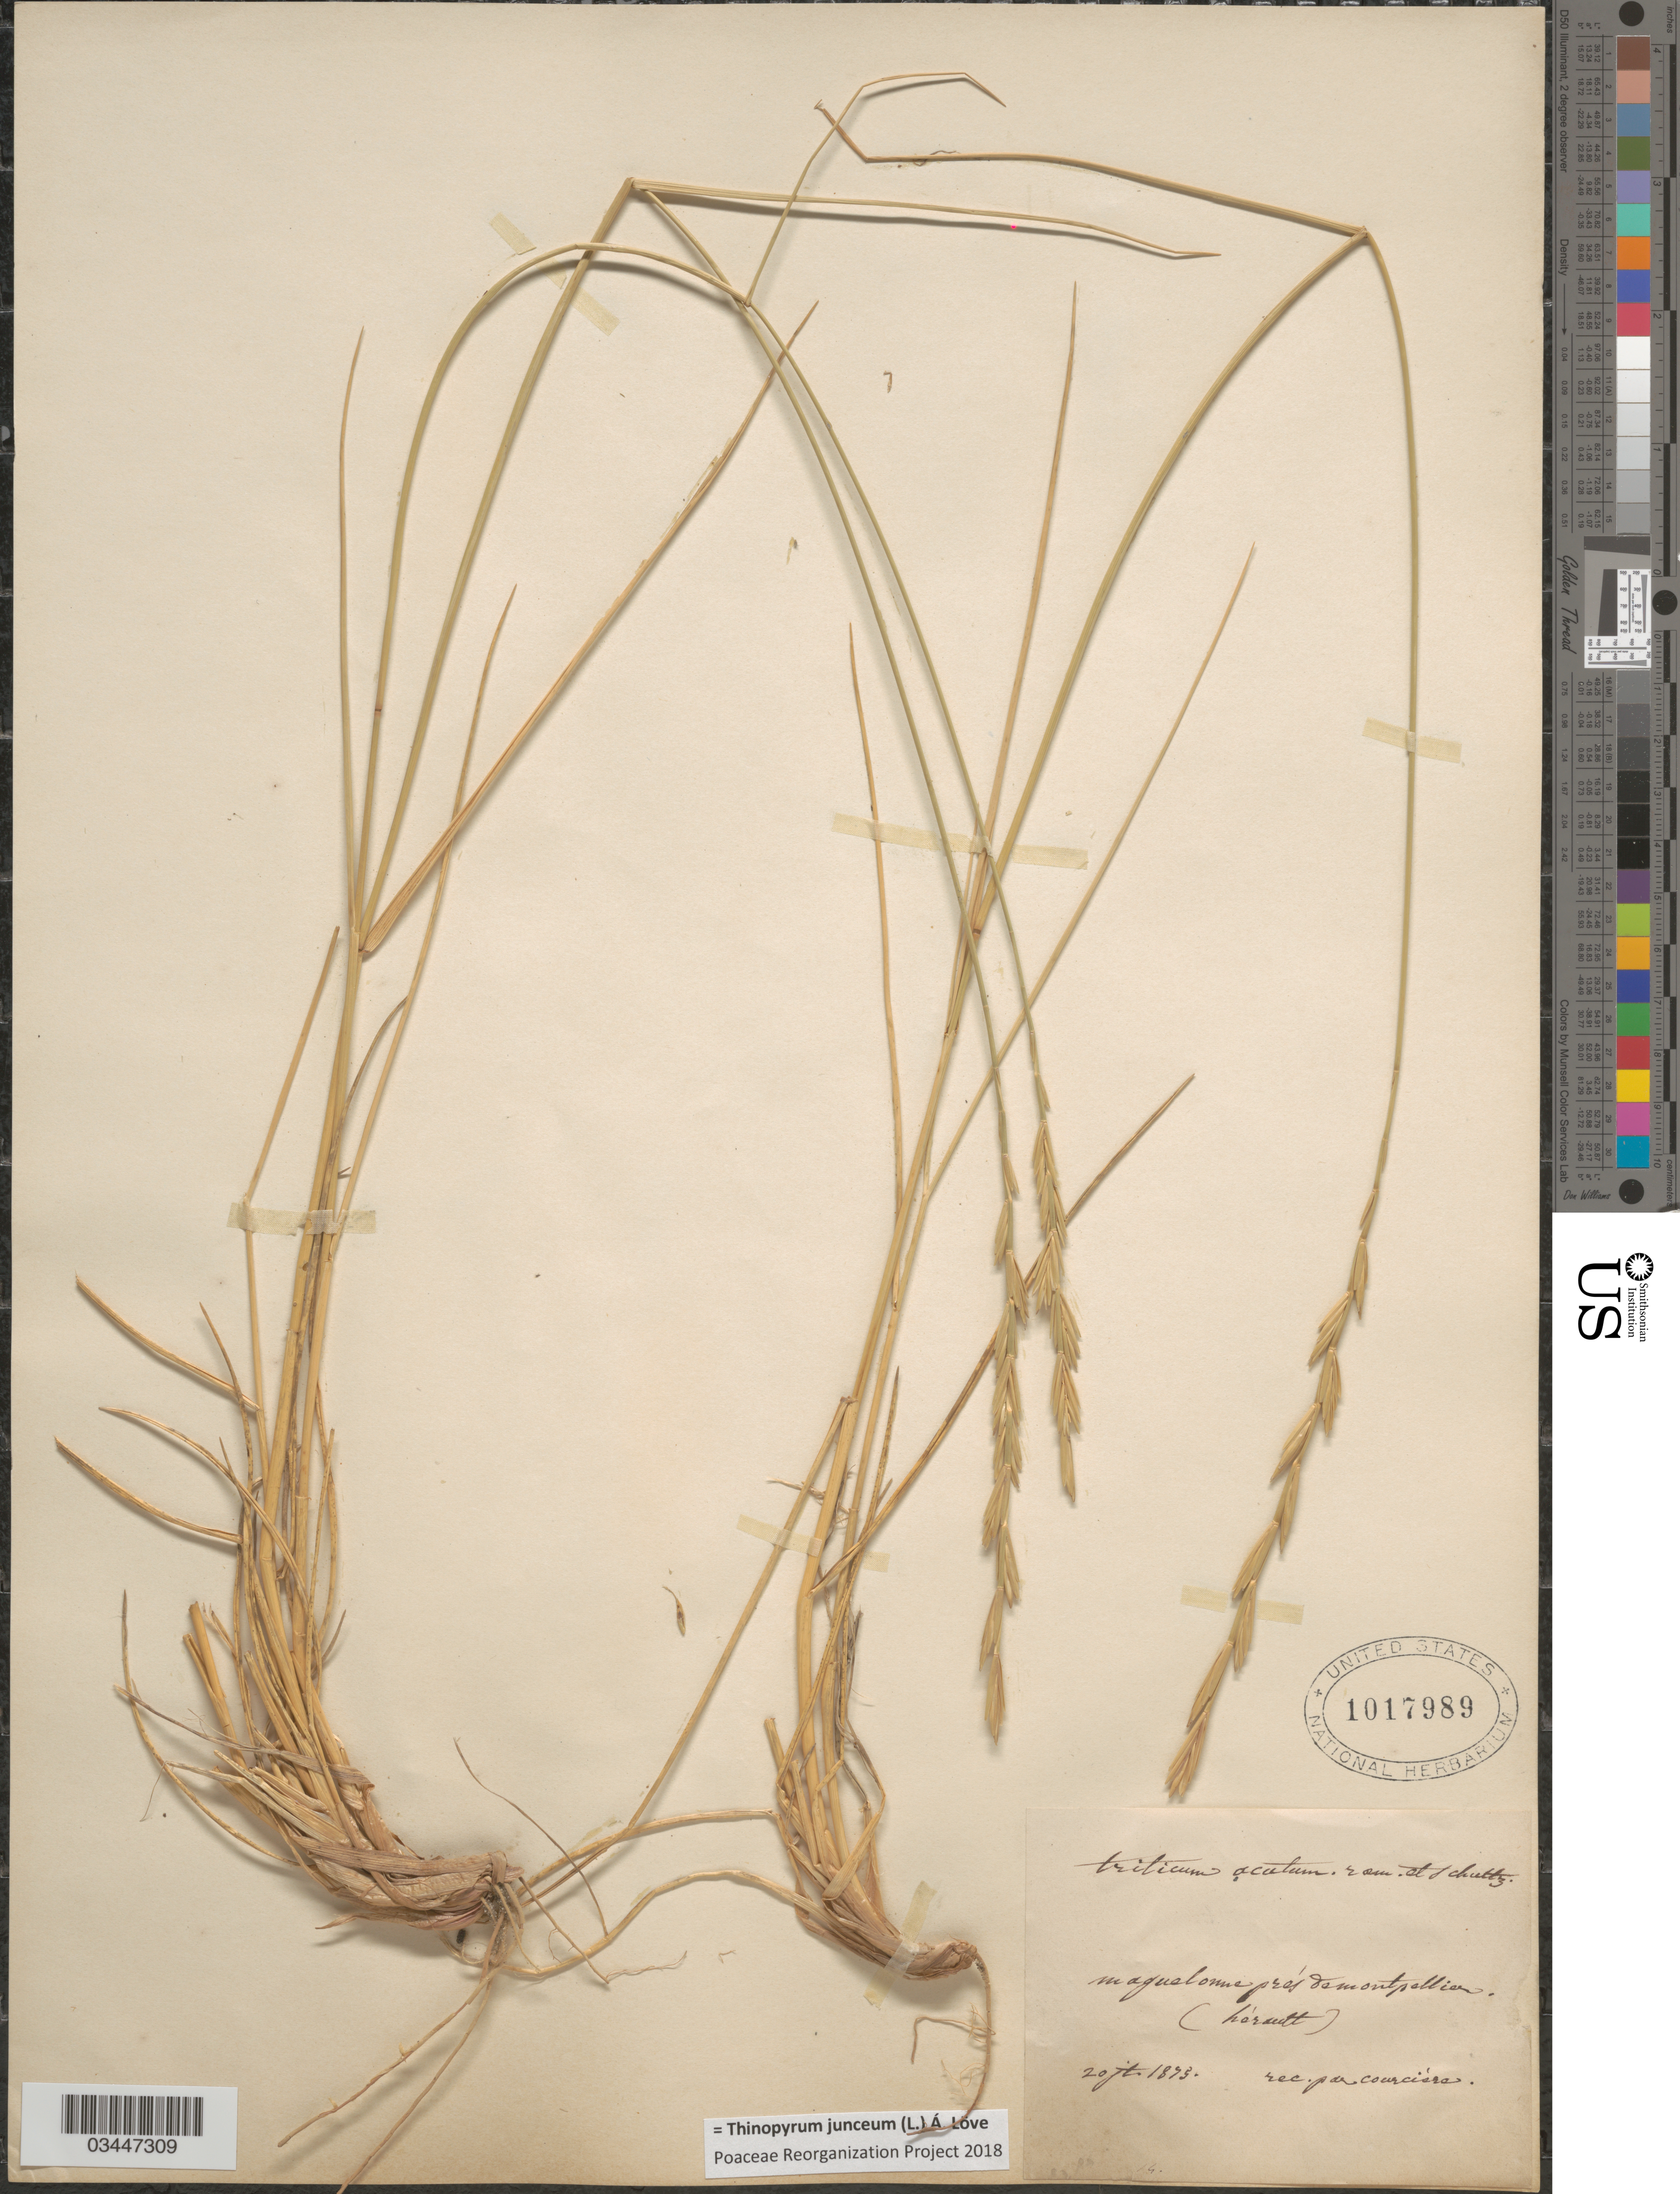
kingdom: Plantae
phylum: Tracheophyta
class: Liliopsida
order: Poales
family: Poaceae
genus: Thinopyrum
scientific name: Thinopyrum junceum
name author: (L.) Á. Löve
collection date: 1873-07-20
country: France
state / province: Occitanie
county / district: Hérault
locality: Maguelonne prés de montpellier. (Hérault).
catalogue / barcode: US 1017989